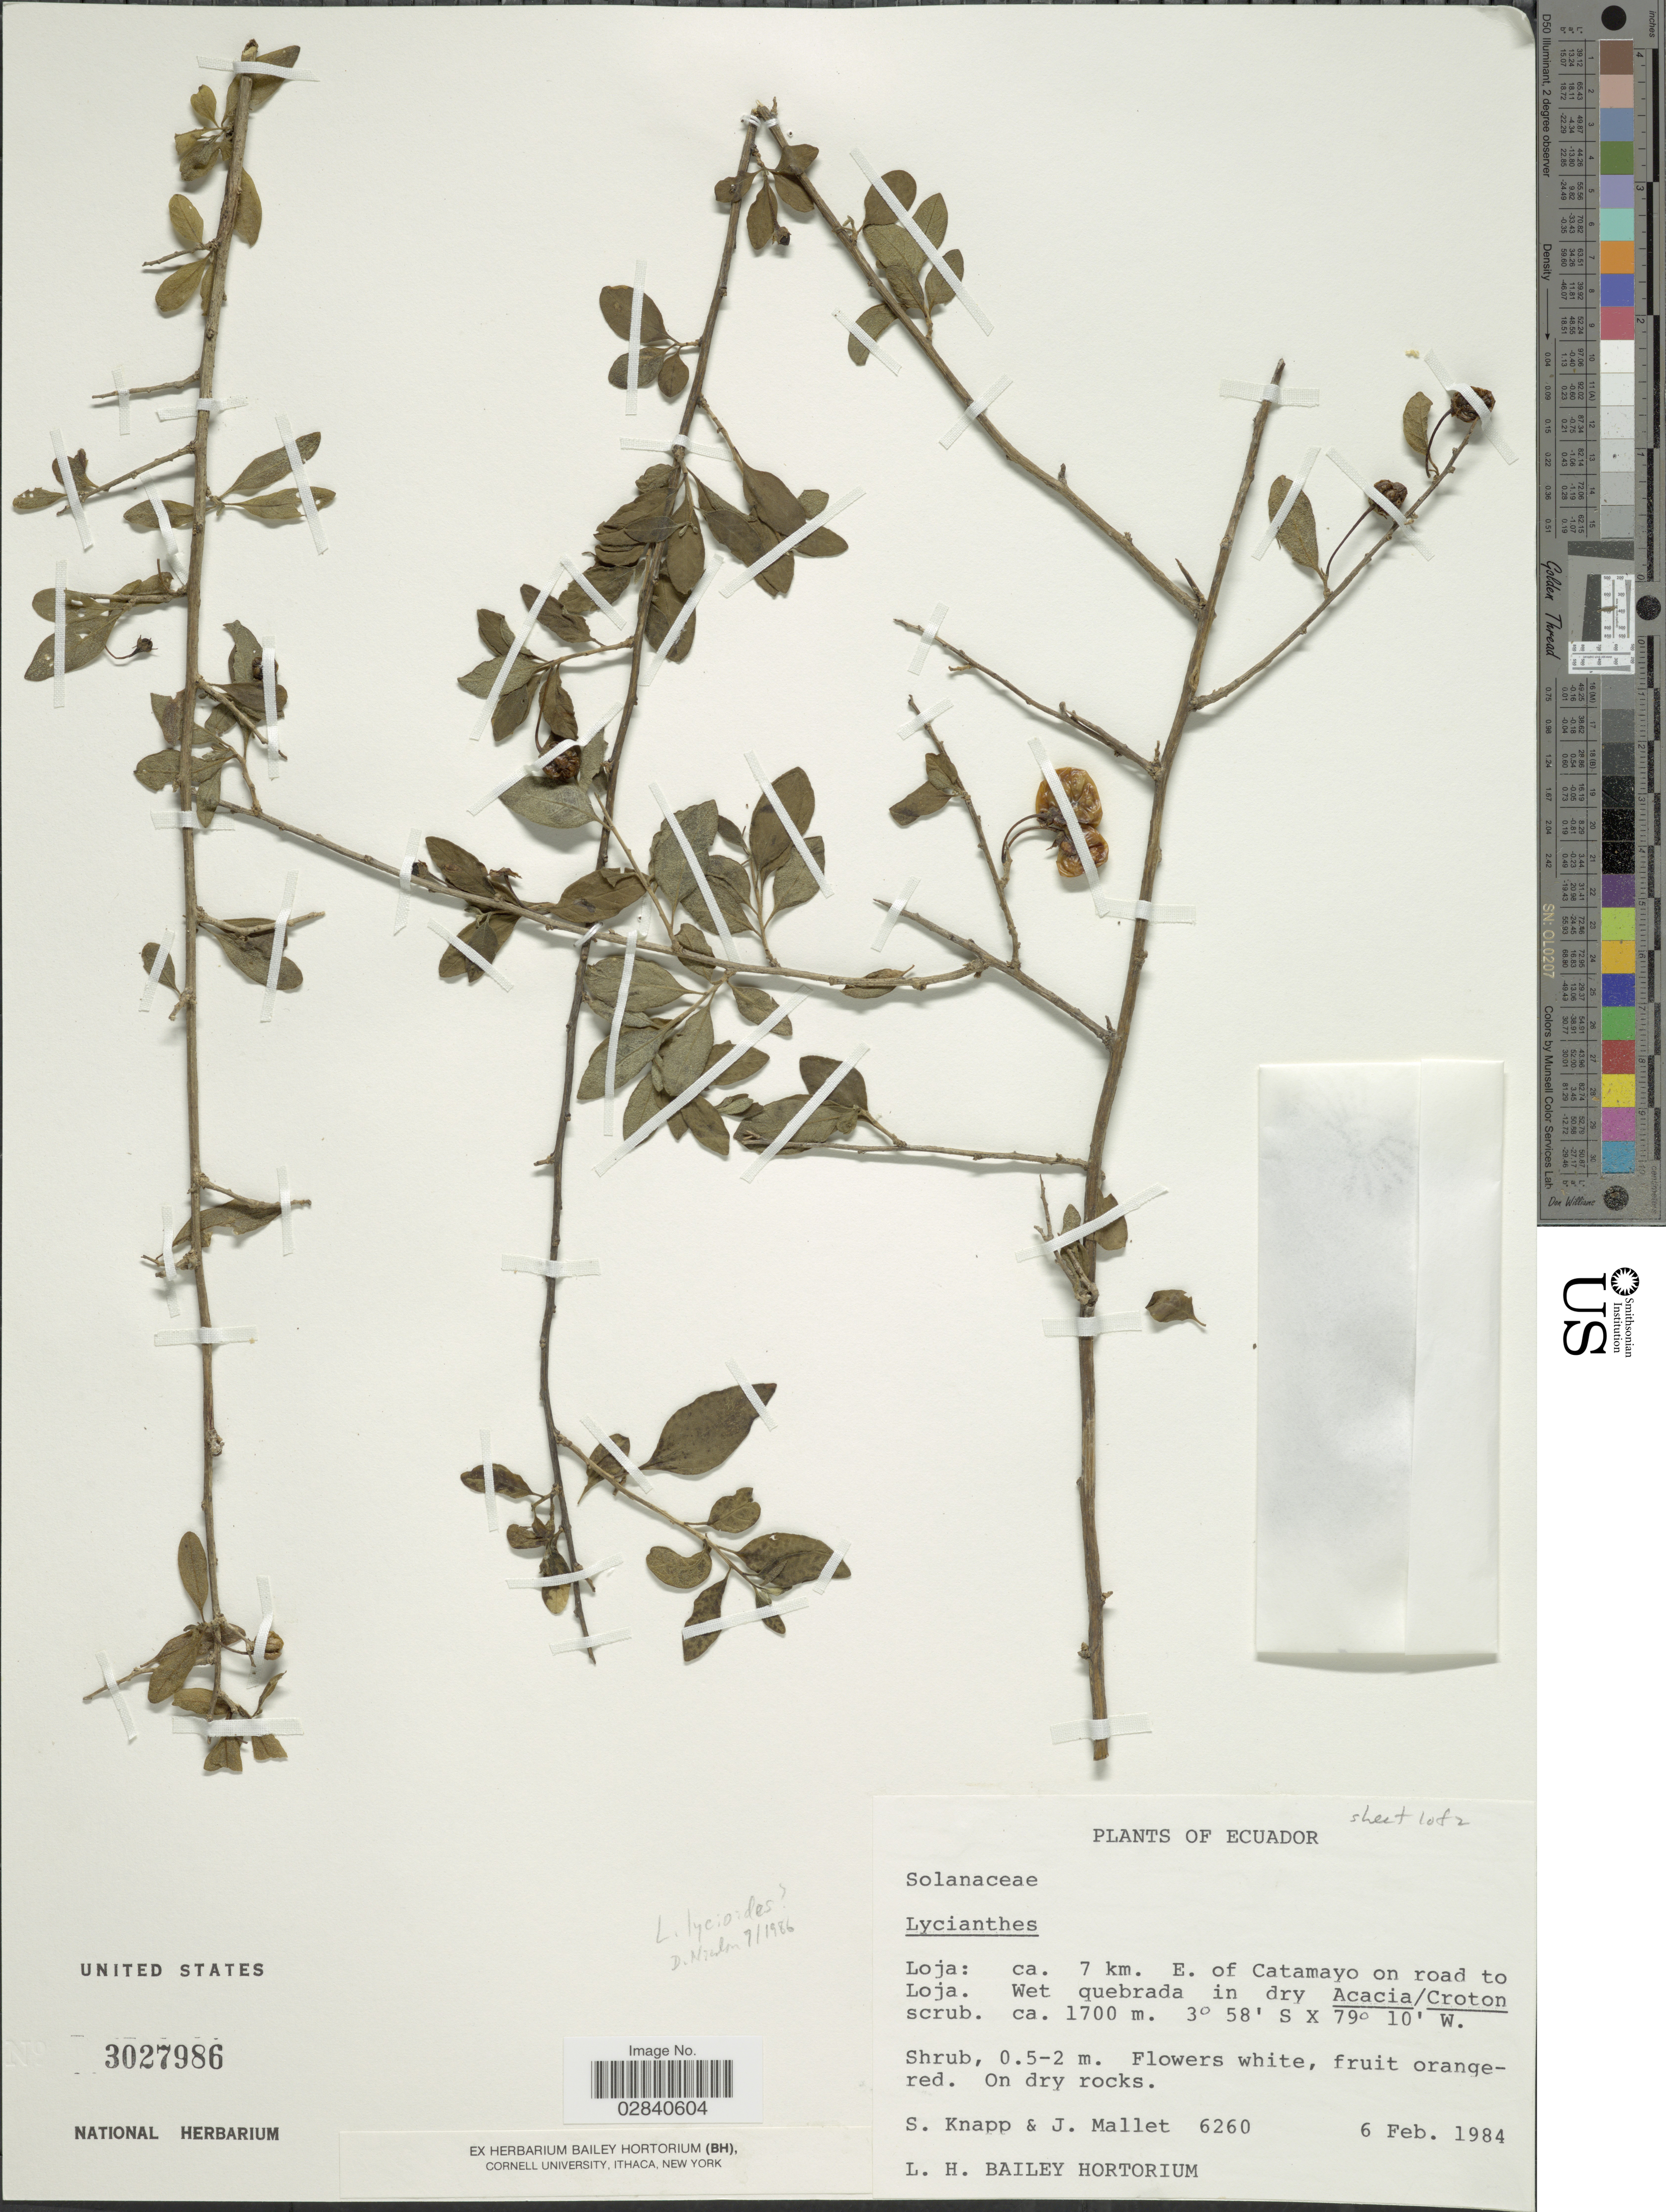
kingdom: Plantae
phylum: Tracheophyta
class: Magnoliopsida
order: Solanales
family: Solanaceae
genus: Lycianthes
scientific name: Lycianthes sp.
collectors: S. Knapp & J. Mallet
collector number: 6260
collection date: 1984-02-06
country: Ecuador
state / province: Loja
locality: Loja: ca. 7 km. E. of Catamayo on road to Loja.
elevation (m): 1700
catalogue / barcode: US 3027986